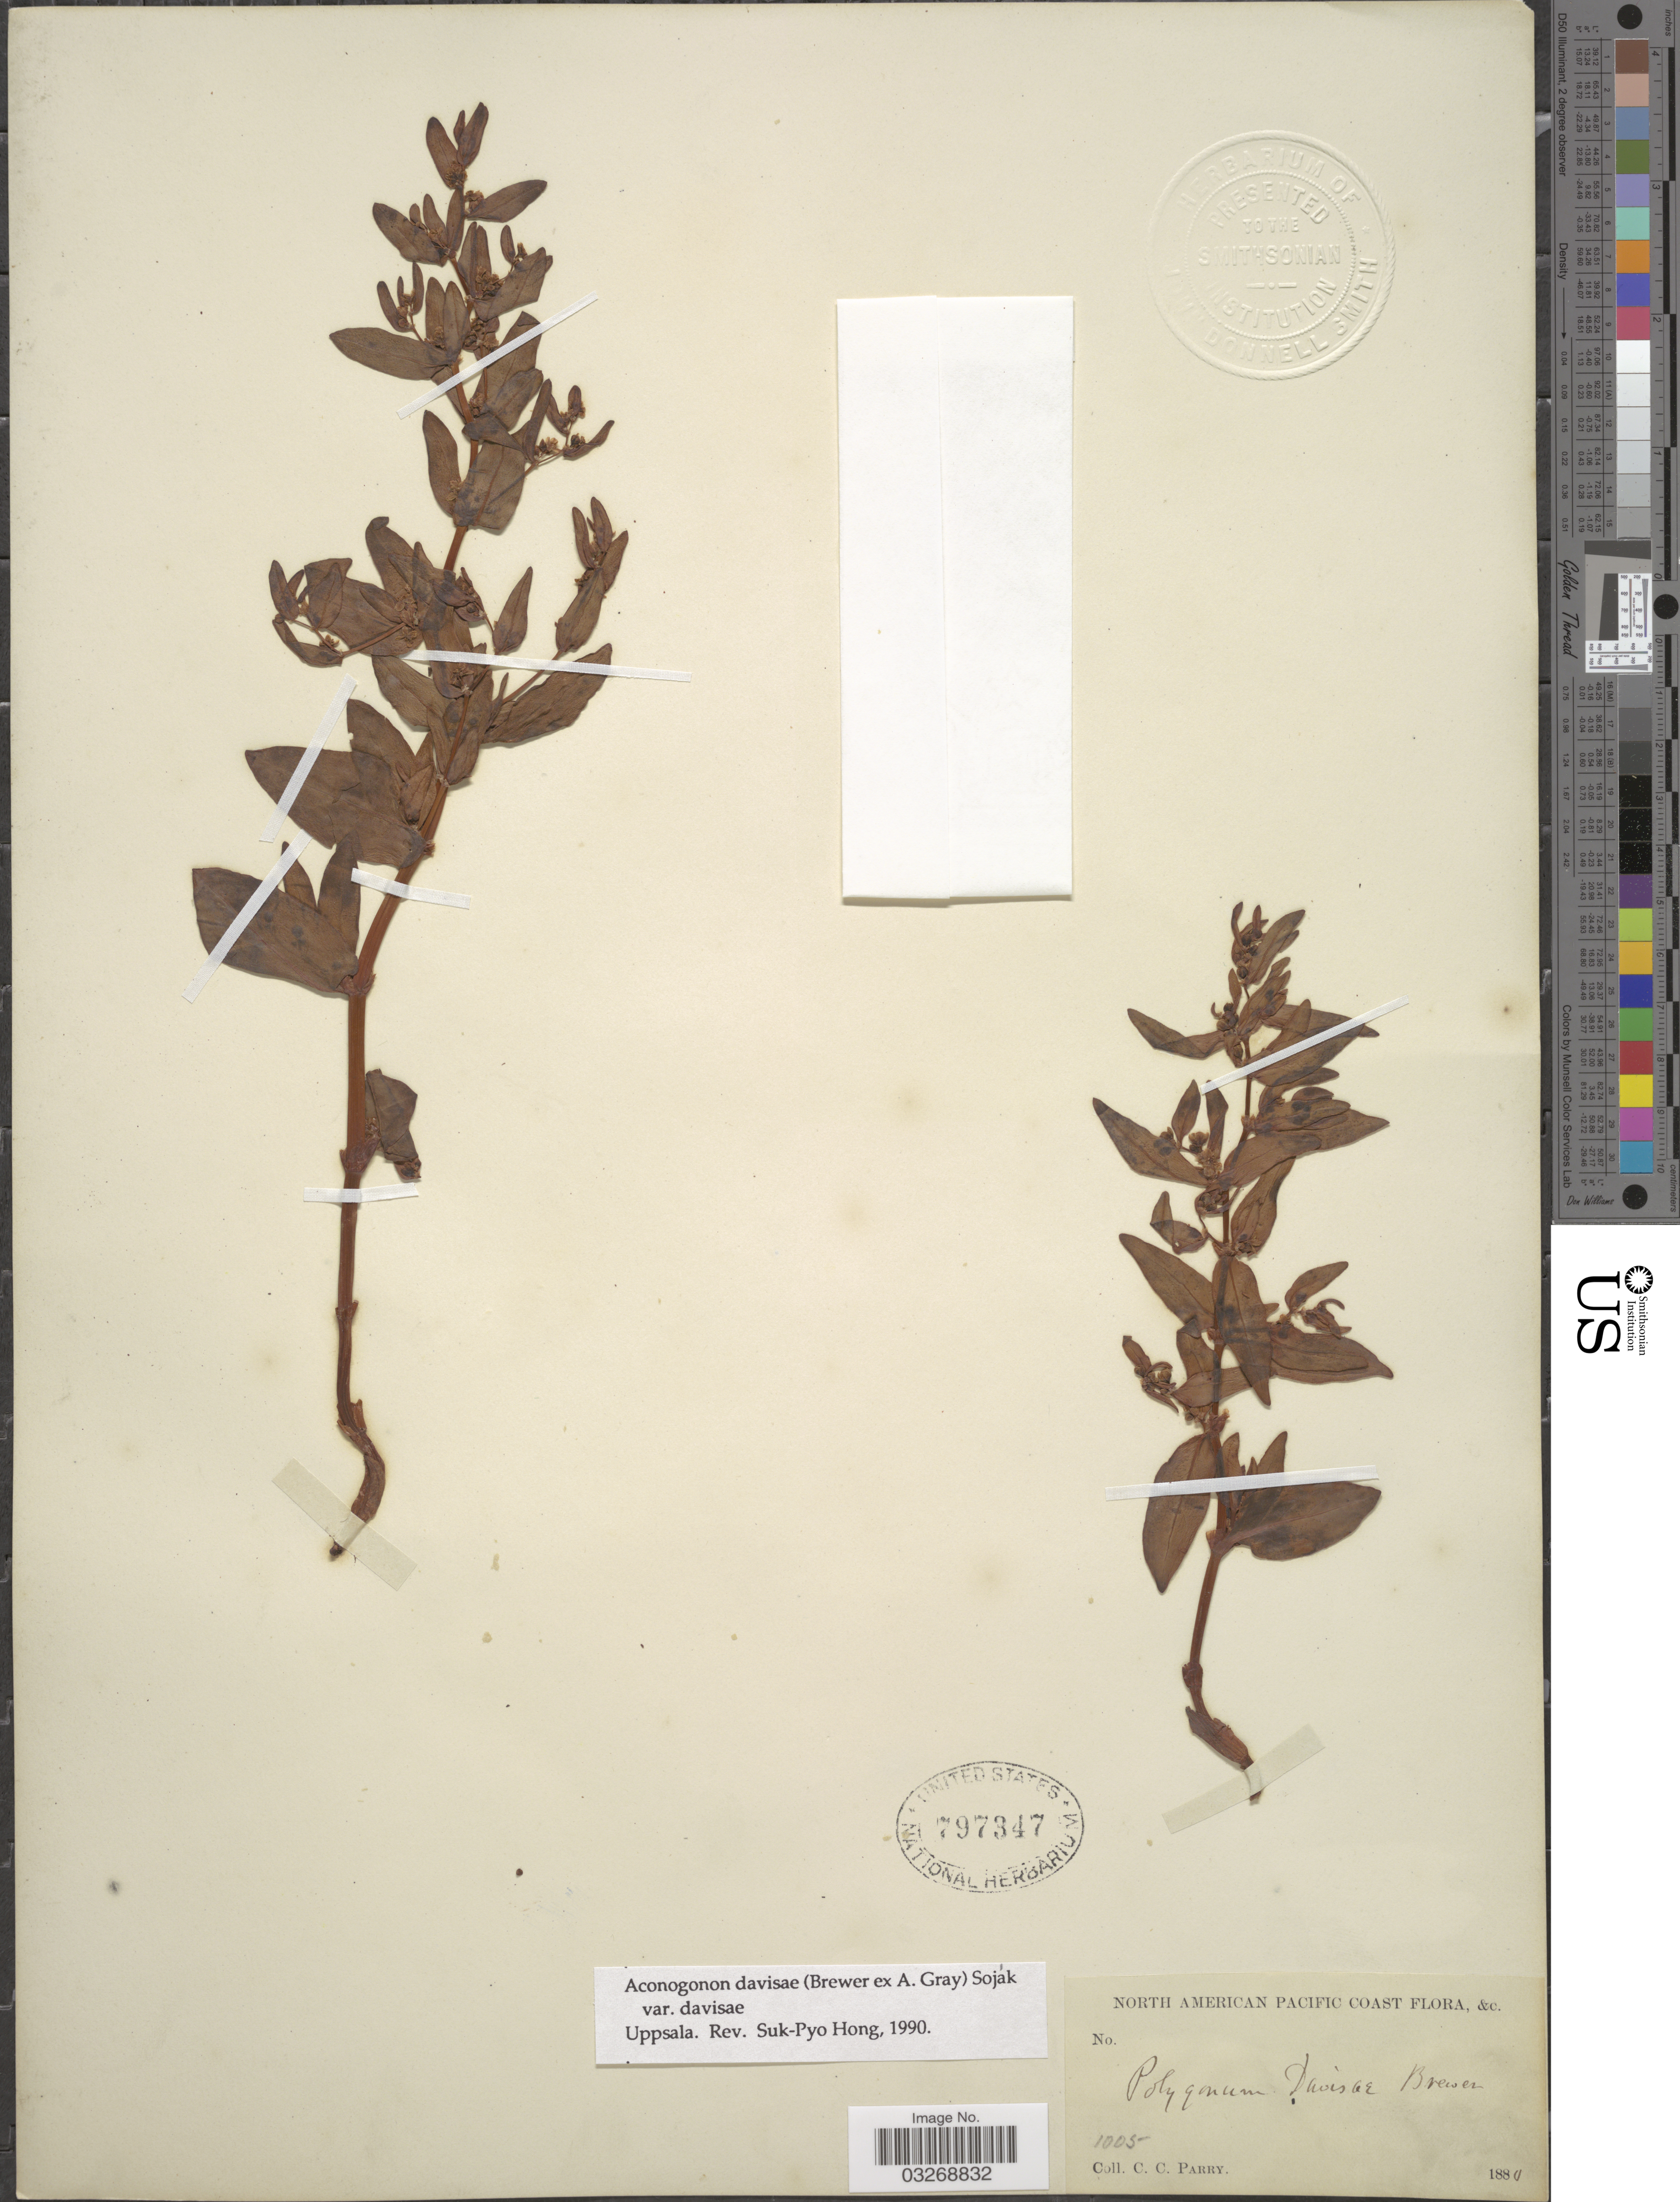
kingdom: Plantae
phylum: Tracheophyta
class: Magnoliopsida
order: Caryophyllales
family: Polygonaceae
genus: Koenigia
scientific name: Koenigia davisiae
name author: (W.H. Brewer ex A. Gray) T.M. Schust. & Reveal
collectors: C. C. Parry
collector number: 1005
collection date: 1880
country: United States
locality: Pacific Coast.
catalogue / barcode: US 797347